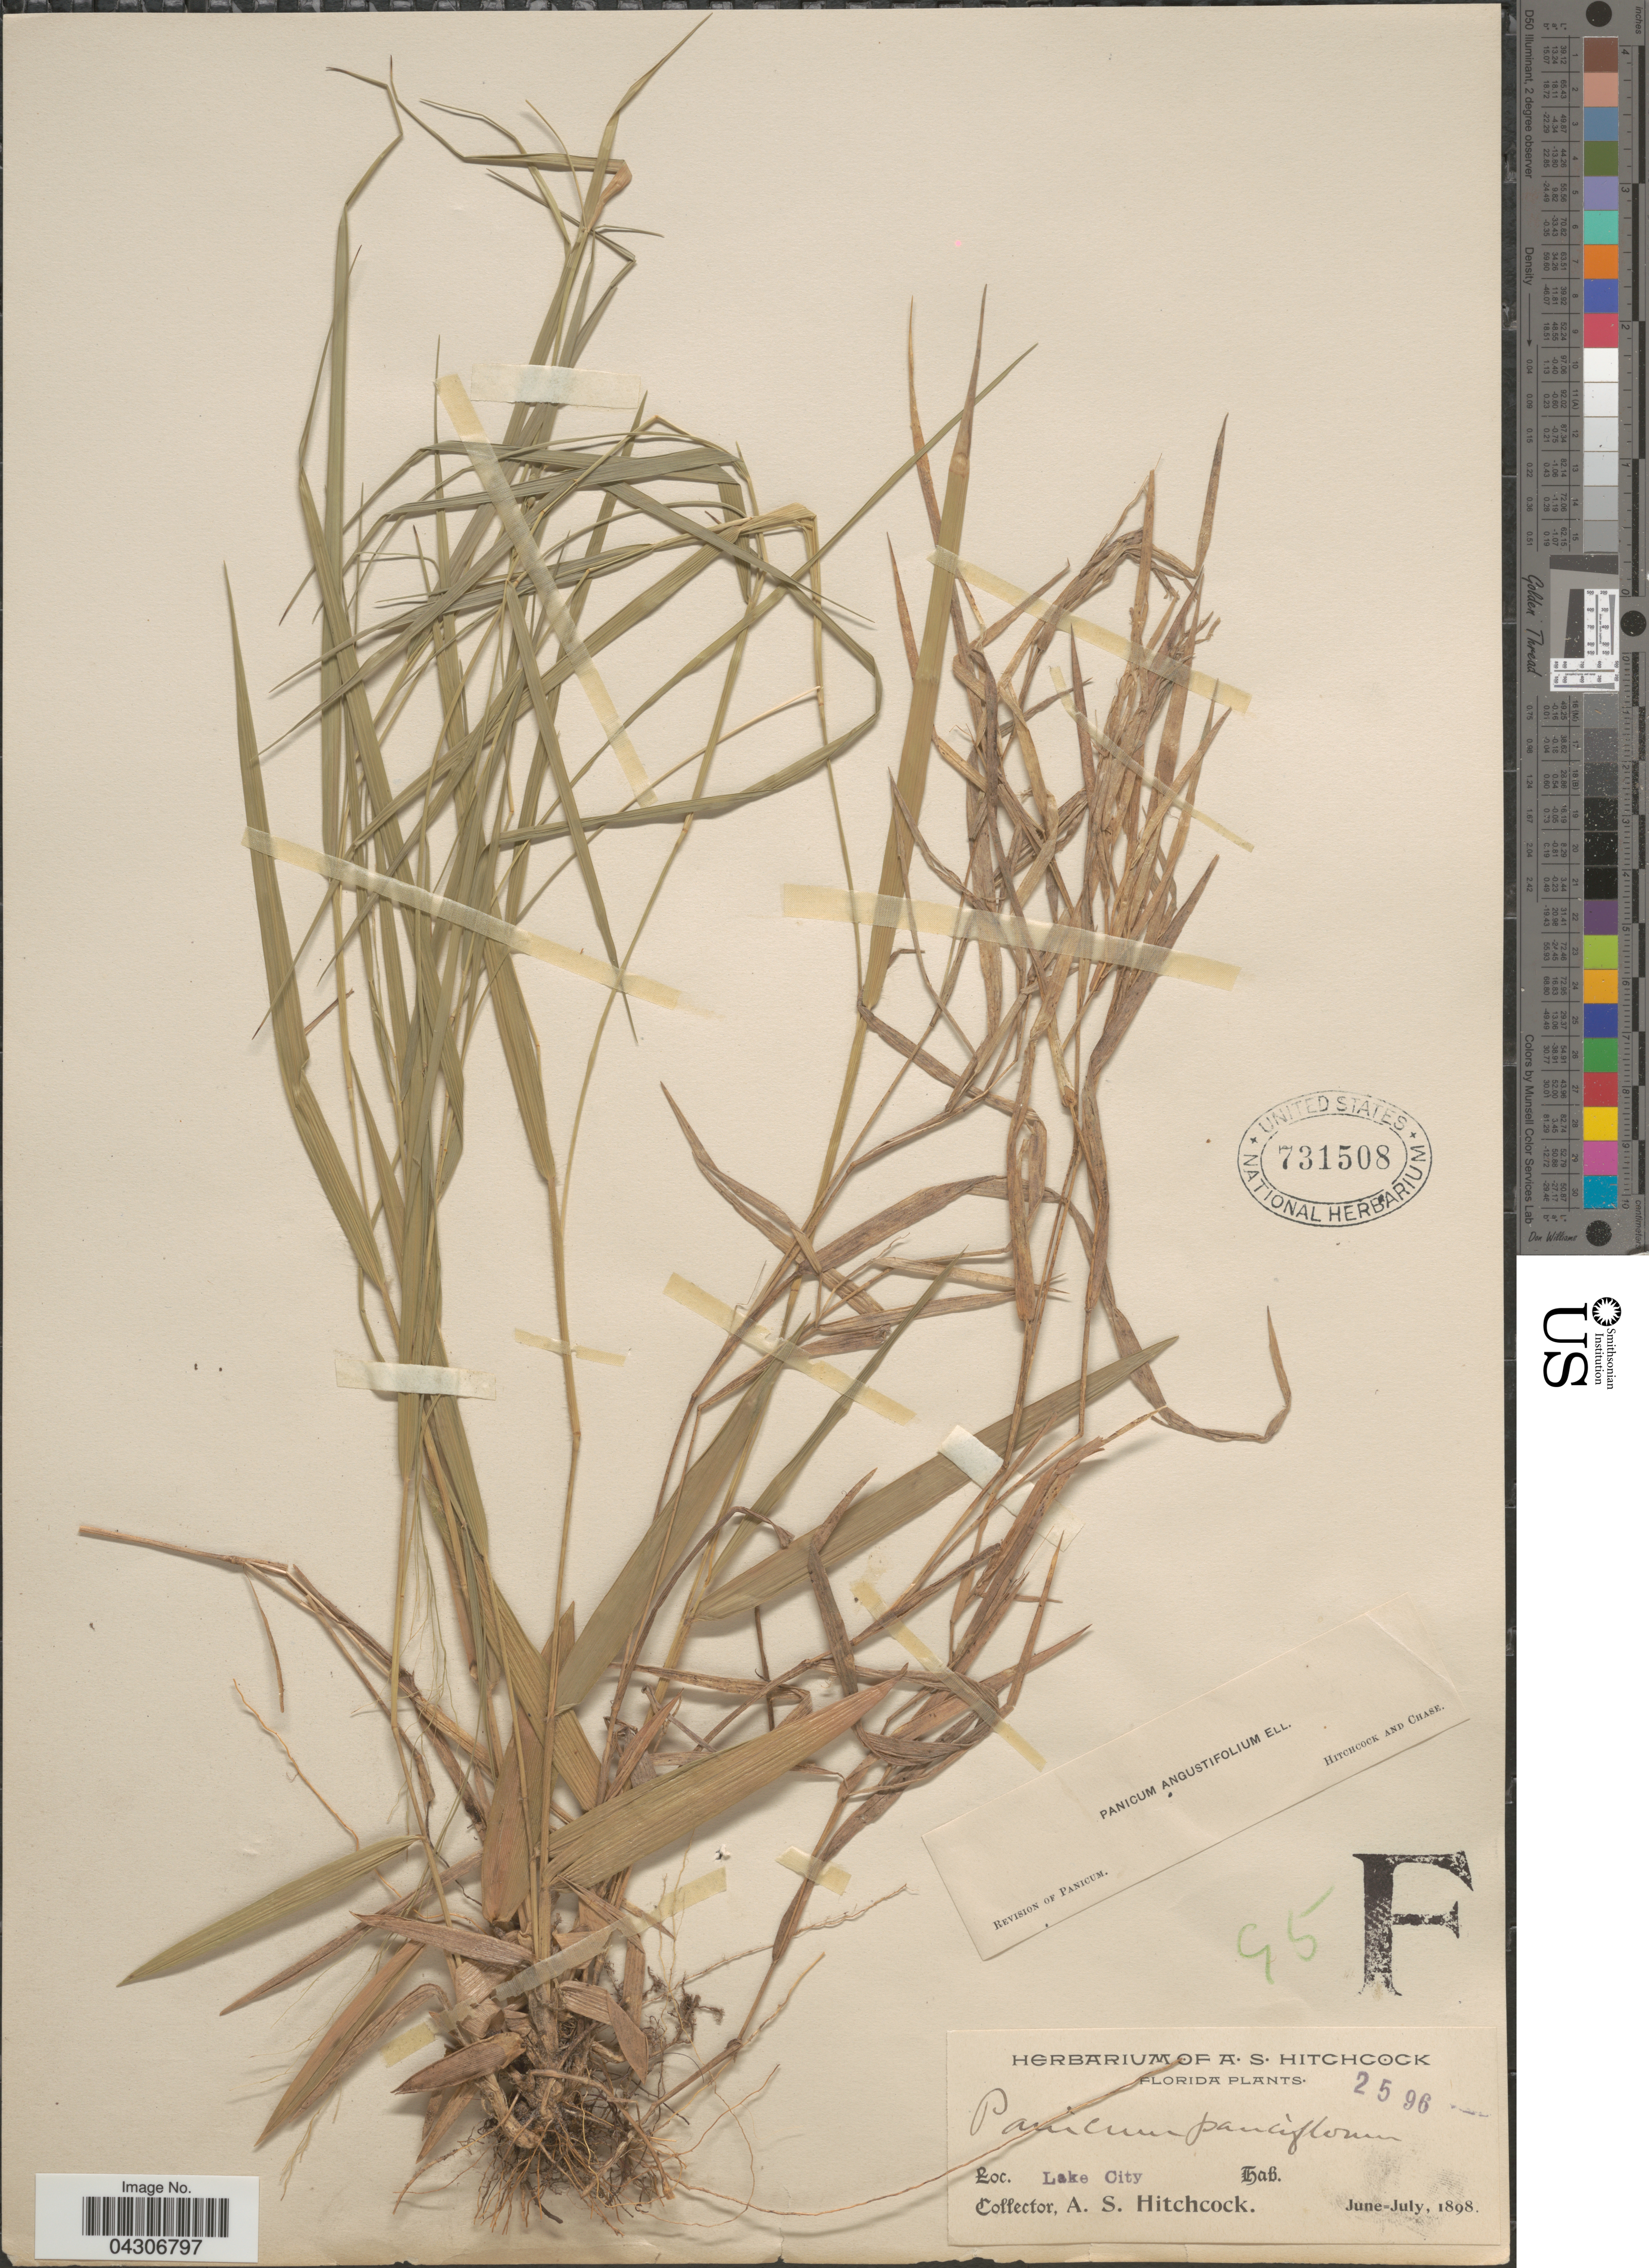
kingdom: Plantae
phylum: Tracheophyta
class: Liliopsida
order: Poales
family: Poaceae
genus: Dichanthelium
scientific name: Dichanthelium aciculare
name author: (Desv. ex Poir.) Gould & C.A. Clark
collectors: A. S. Hitchcock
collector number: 2596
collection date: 1898-06/1898-07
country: United States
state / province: Florida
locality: Lake City.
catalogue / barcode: US 731508